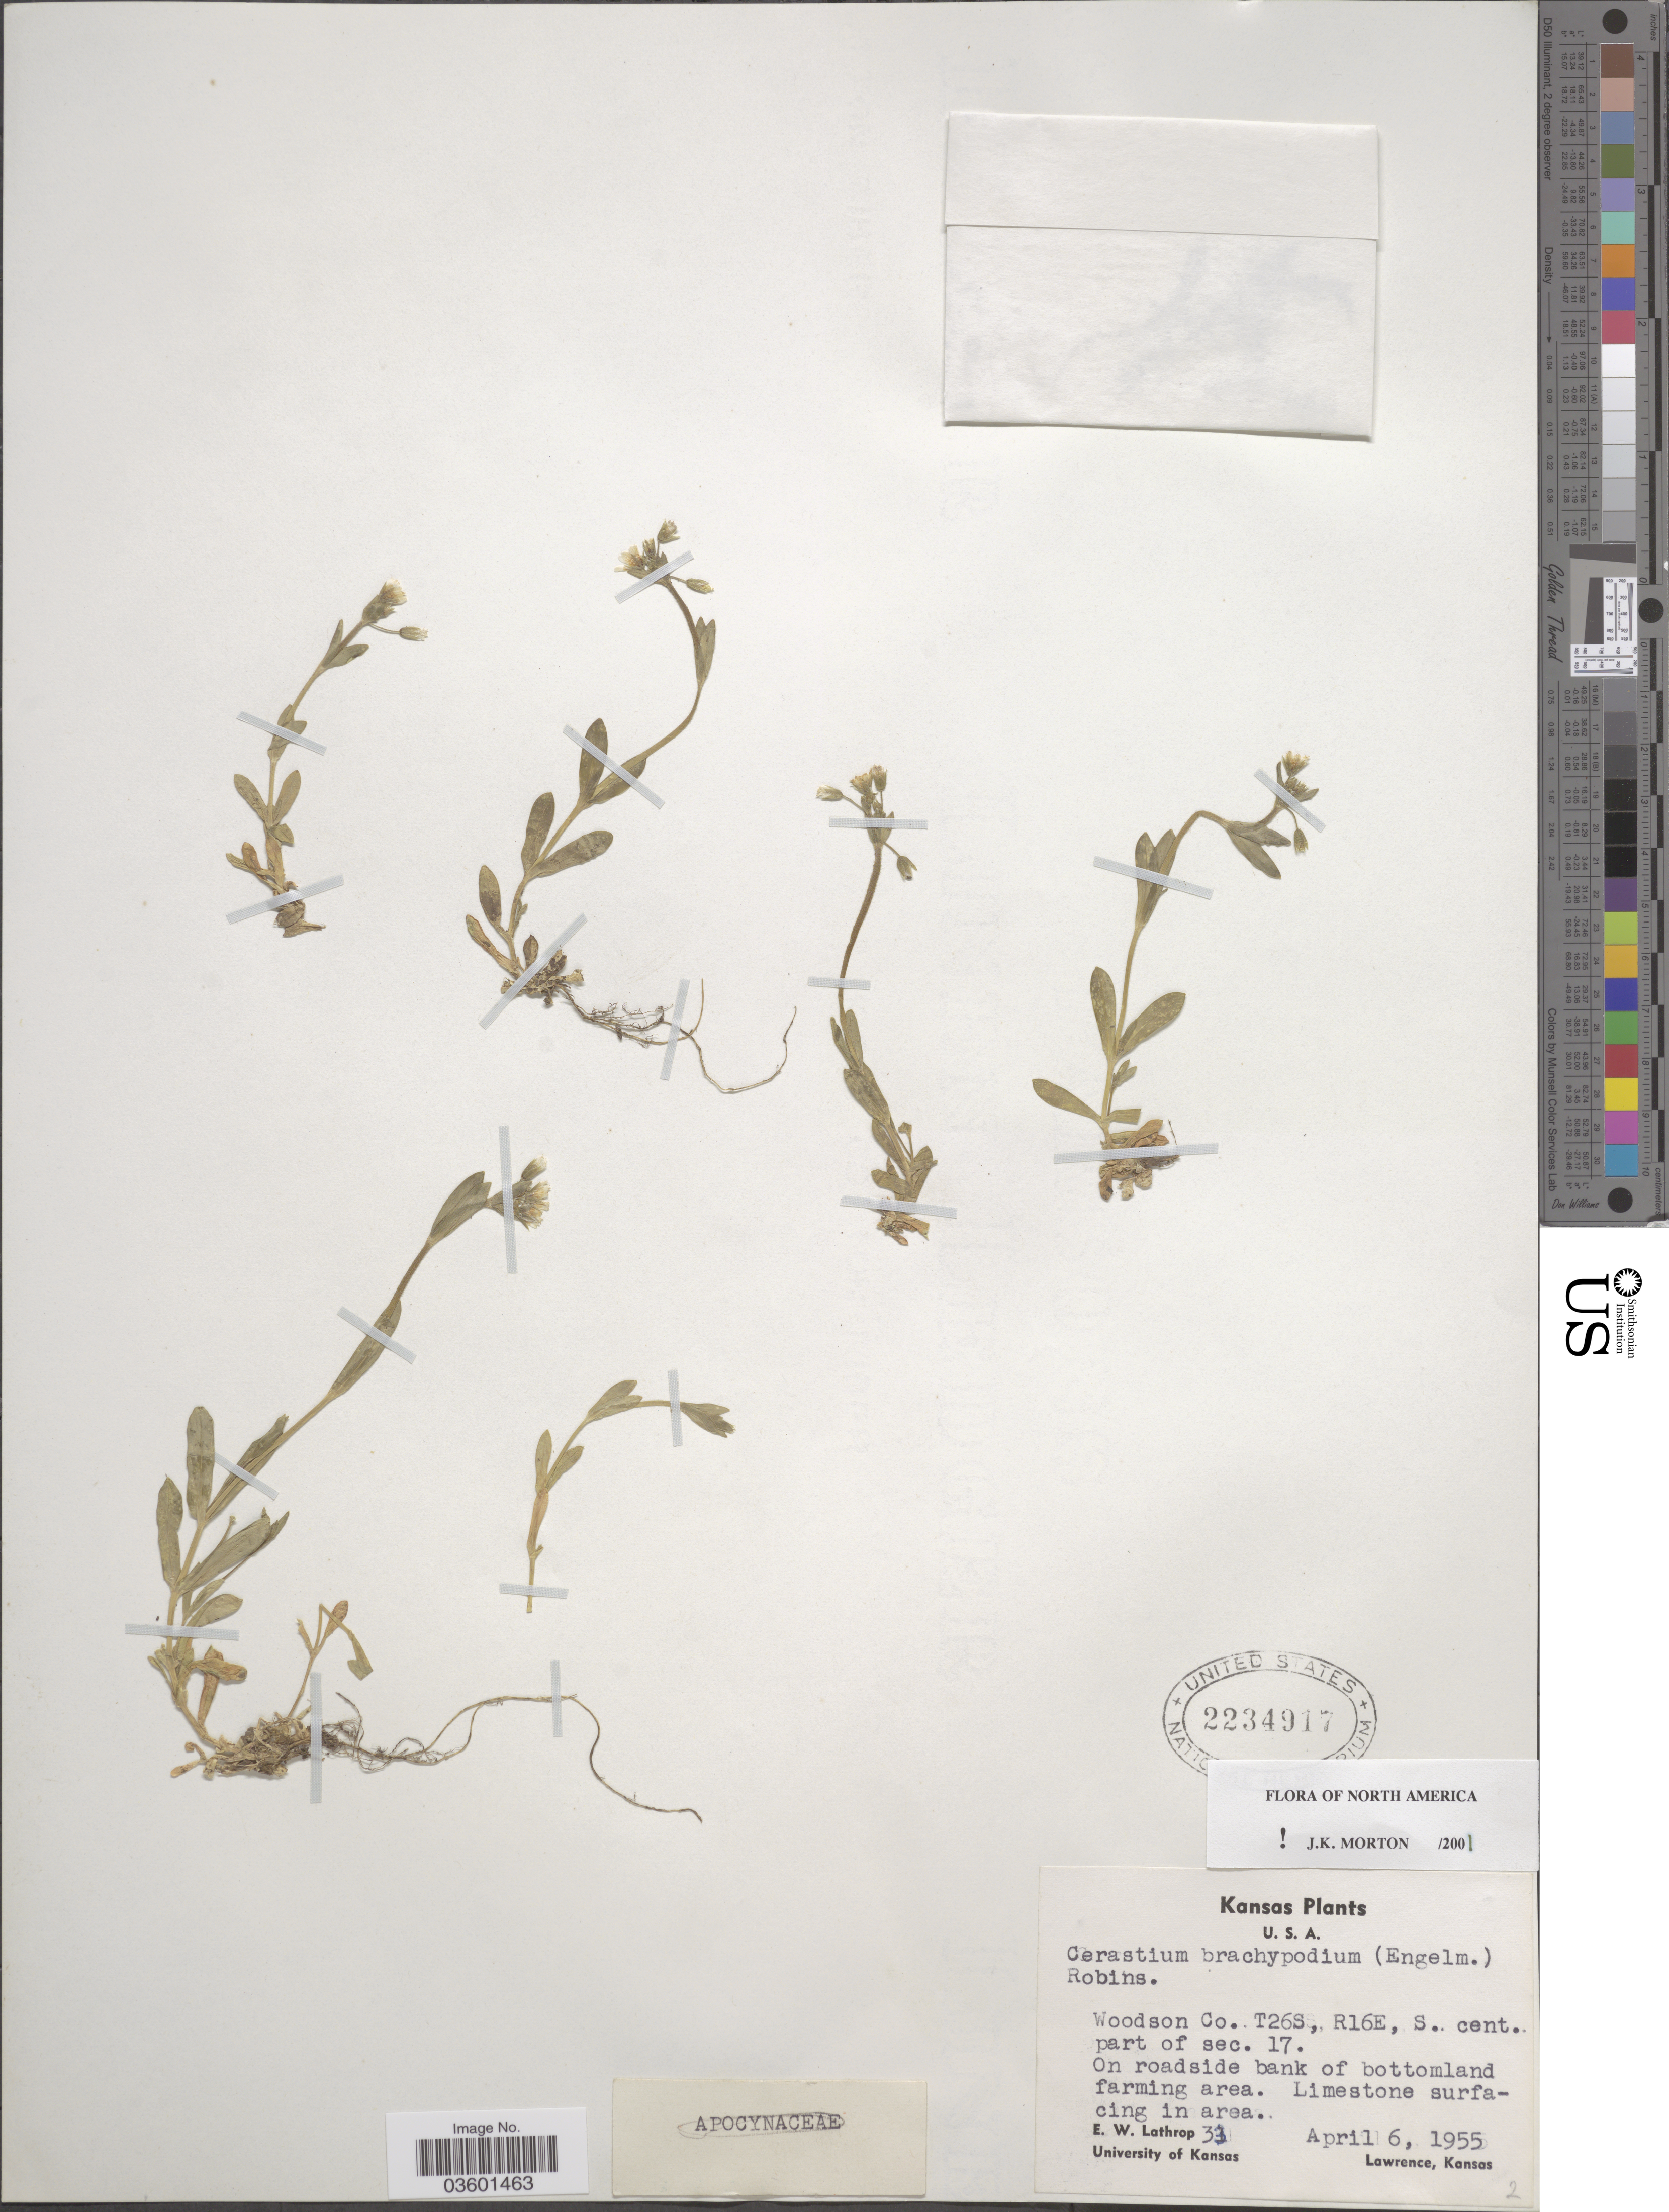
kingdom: Plantae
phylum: Tracheophyta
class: Magnoliopsida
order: Caryophyllales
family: Caryophyllaceae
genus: Cerastium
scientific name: Cerastium brachypodum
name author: (Engelm. ex A. Gray) B.L. Rob.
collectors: E. W. Lathrop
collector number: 31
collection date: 1955-04-06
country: United States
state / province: Kansas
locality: Woodson Co. T26S, R16E, S. cent. part of sec. 17.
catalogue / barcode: US 2234917